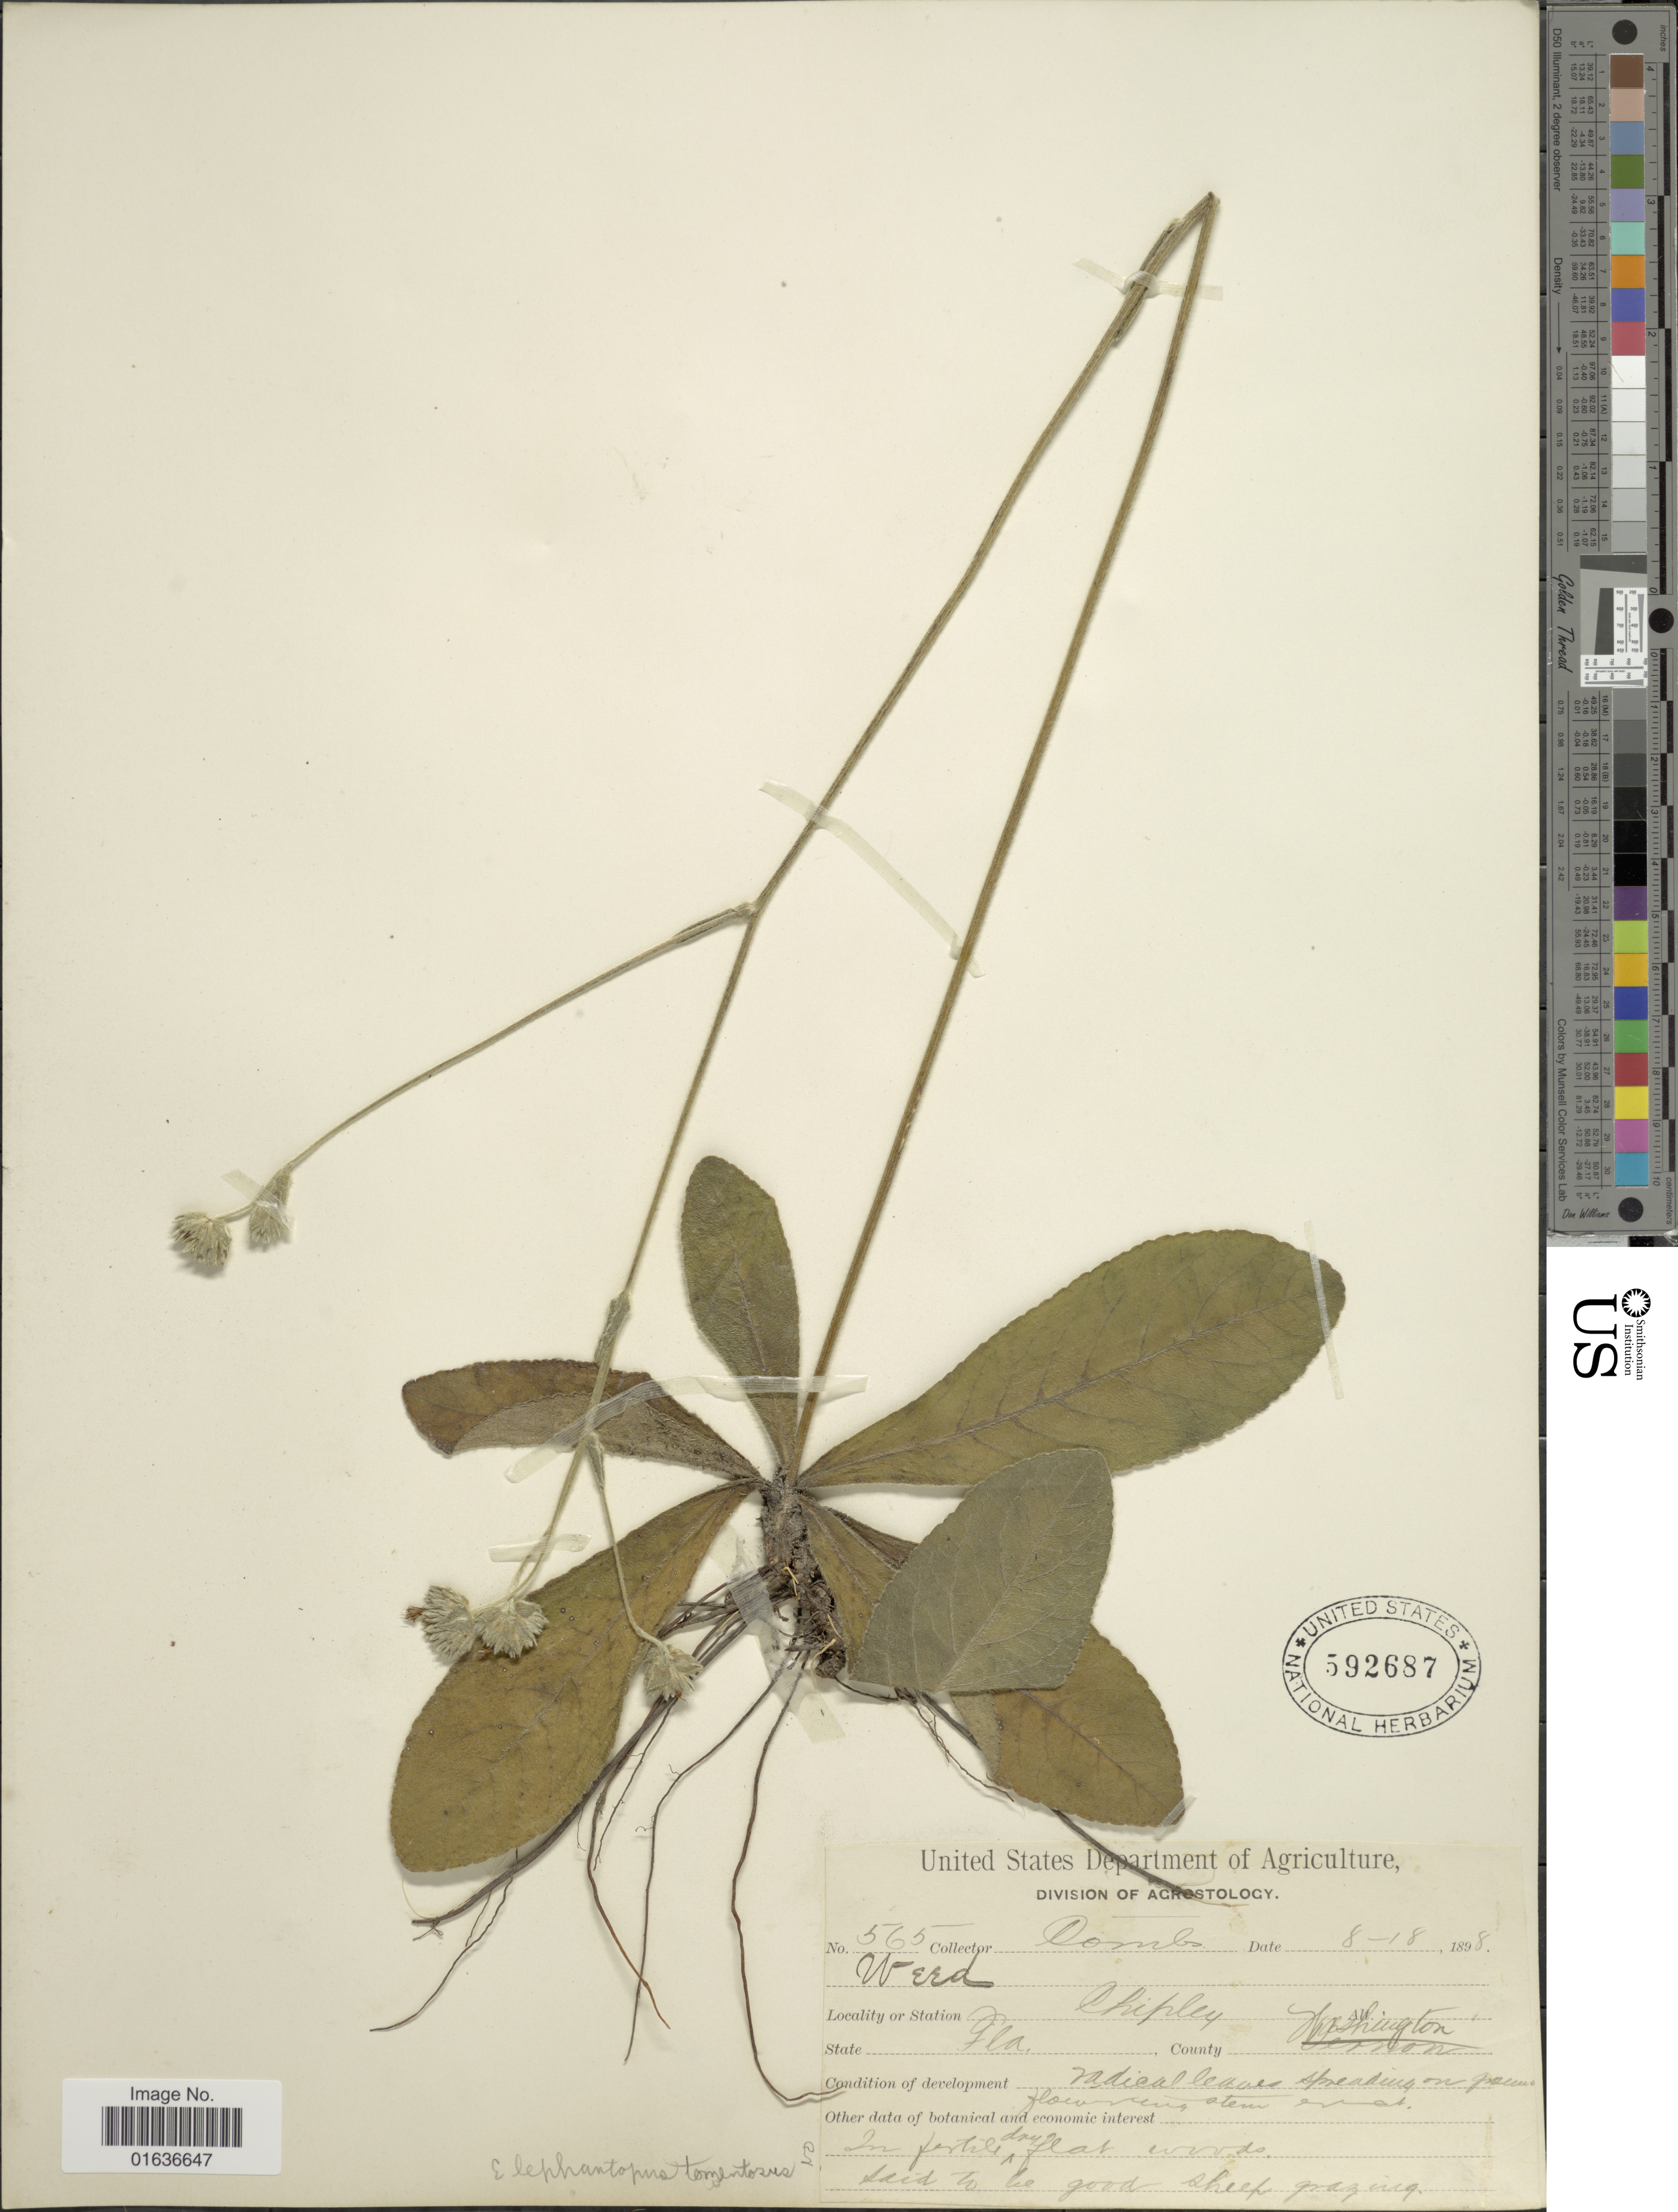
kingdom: Plantae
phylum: Tracheophyta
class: Magnoliopsida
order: Asterales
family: Asteraceae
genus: Elephantopus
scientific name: Elephantopus elatus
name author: Bertol.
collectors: -. Combs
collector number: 565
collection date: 1898-08-18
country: United States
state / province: Florida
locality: County Washington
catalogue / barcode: US 592687